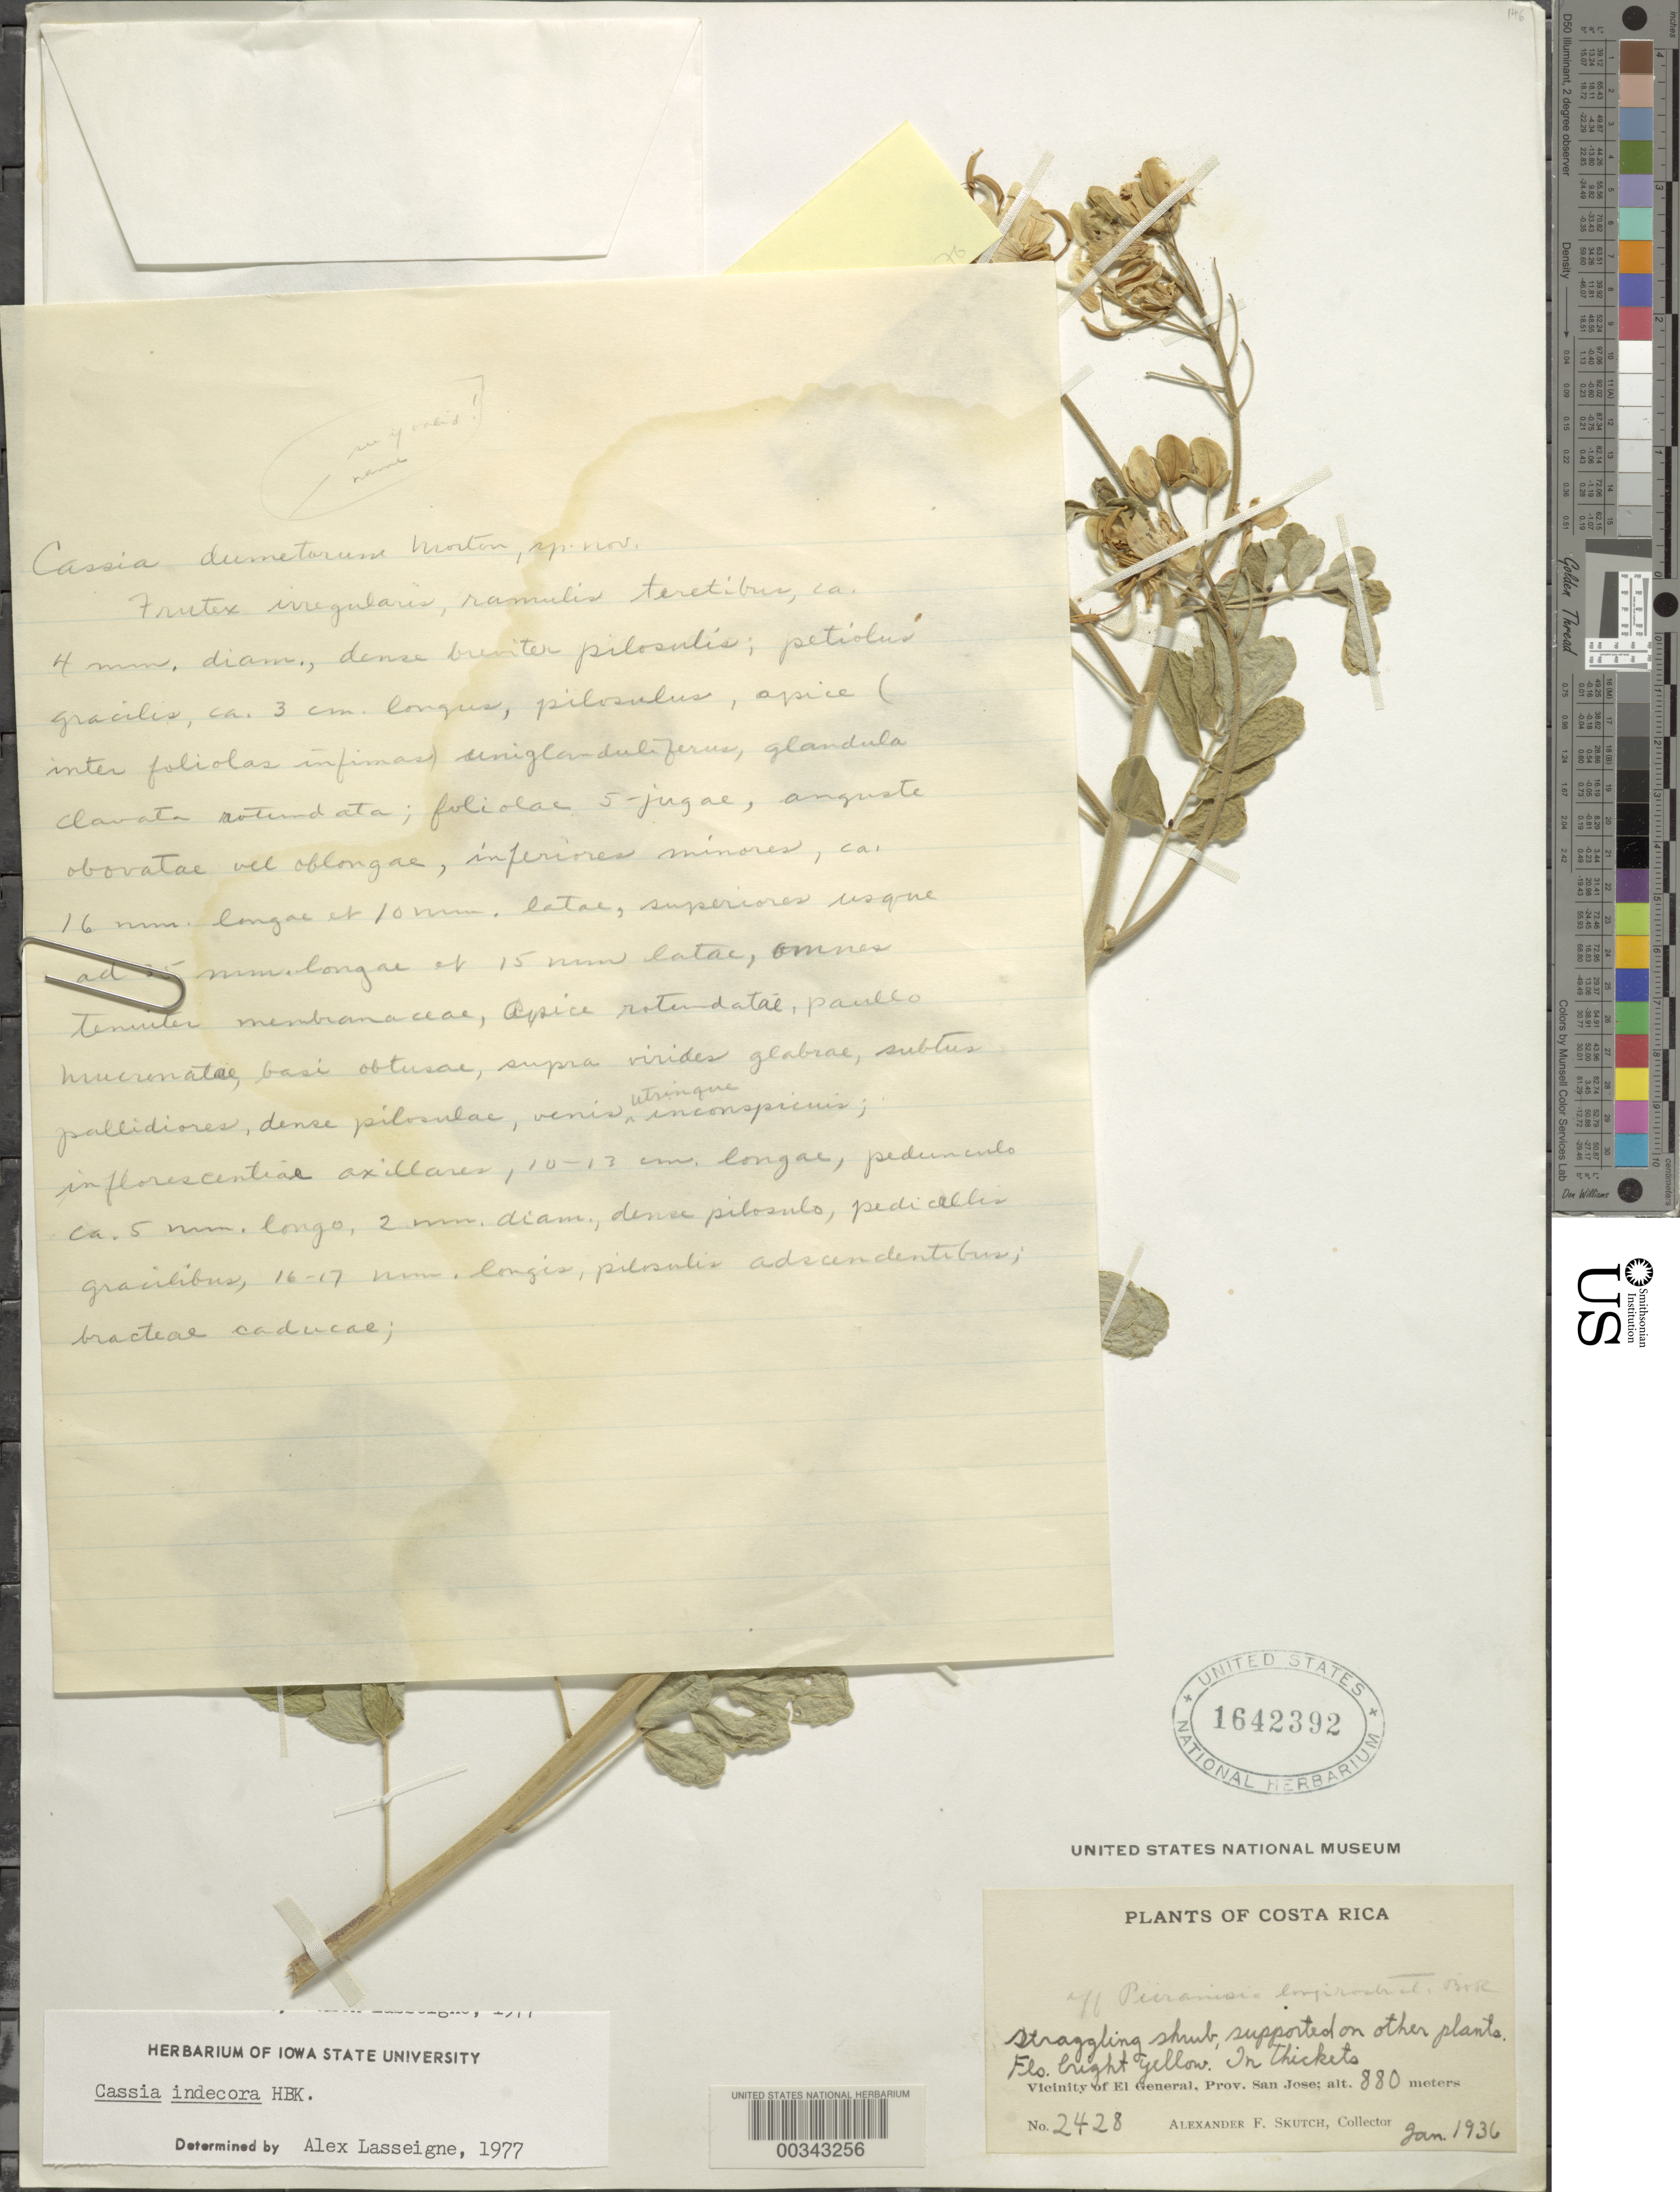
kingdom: Plantae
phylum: Tracheophyta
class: Magnoliopsida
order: Fabales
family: Fabaceae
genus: Senna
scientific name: Senna pendula var. advena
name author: (Vogel) H.S. Irwin & Barneby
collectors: A. F. Skutch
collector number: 2428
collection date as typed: Jan 1936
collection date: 1936-01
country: Costa Rica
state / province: San José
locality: Vicinity of el general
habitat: In thickets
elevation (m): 880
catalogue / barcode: US 1642392